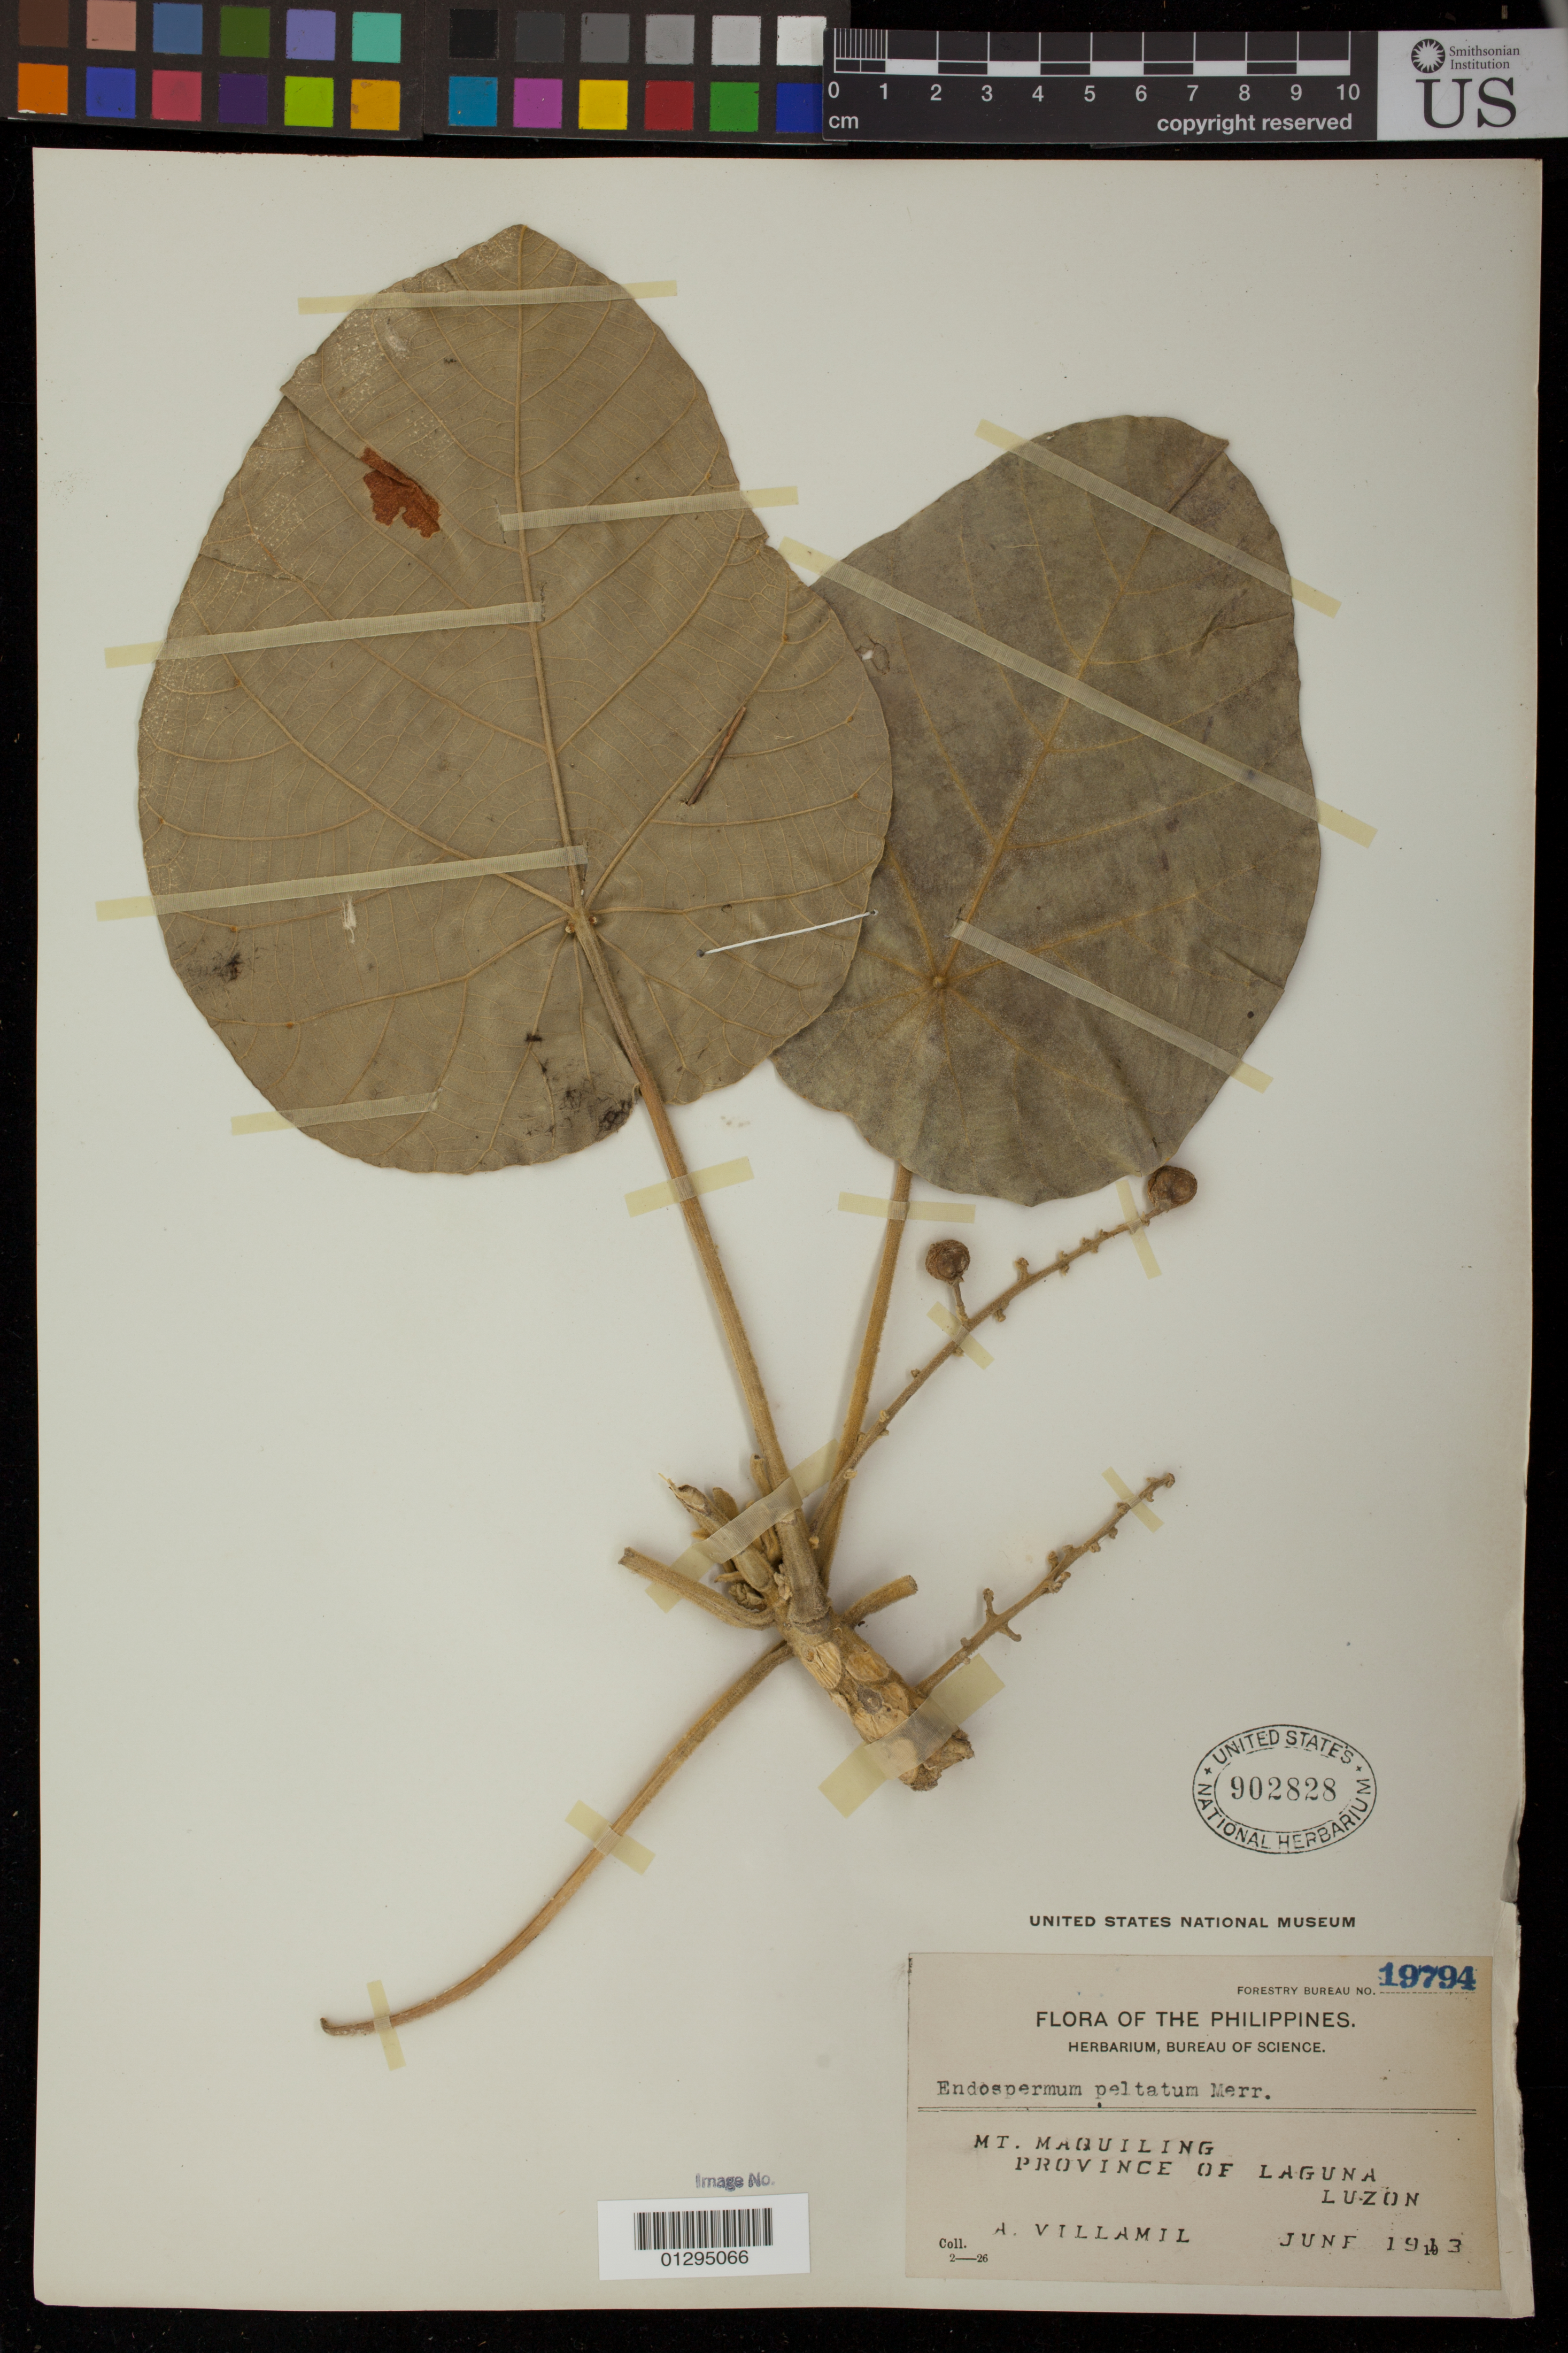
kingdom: Plantae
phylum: Tracheophyta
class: Magnoliopsida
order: Malpighiales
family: Euphorbiaceae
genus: Endospermum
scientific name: Endospermum peltatum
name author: Merr.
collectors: A. Villamil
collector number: For. Bur. 19794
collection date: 1913-06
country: Philippines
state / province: Calabarzon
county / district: Laguna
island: Luzon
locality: Mt. Maquiling, Province of Laguna, Luzon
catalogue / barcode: US 902828